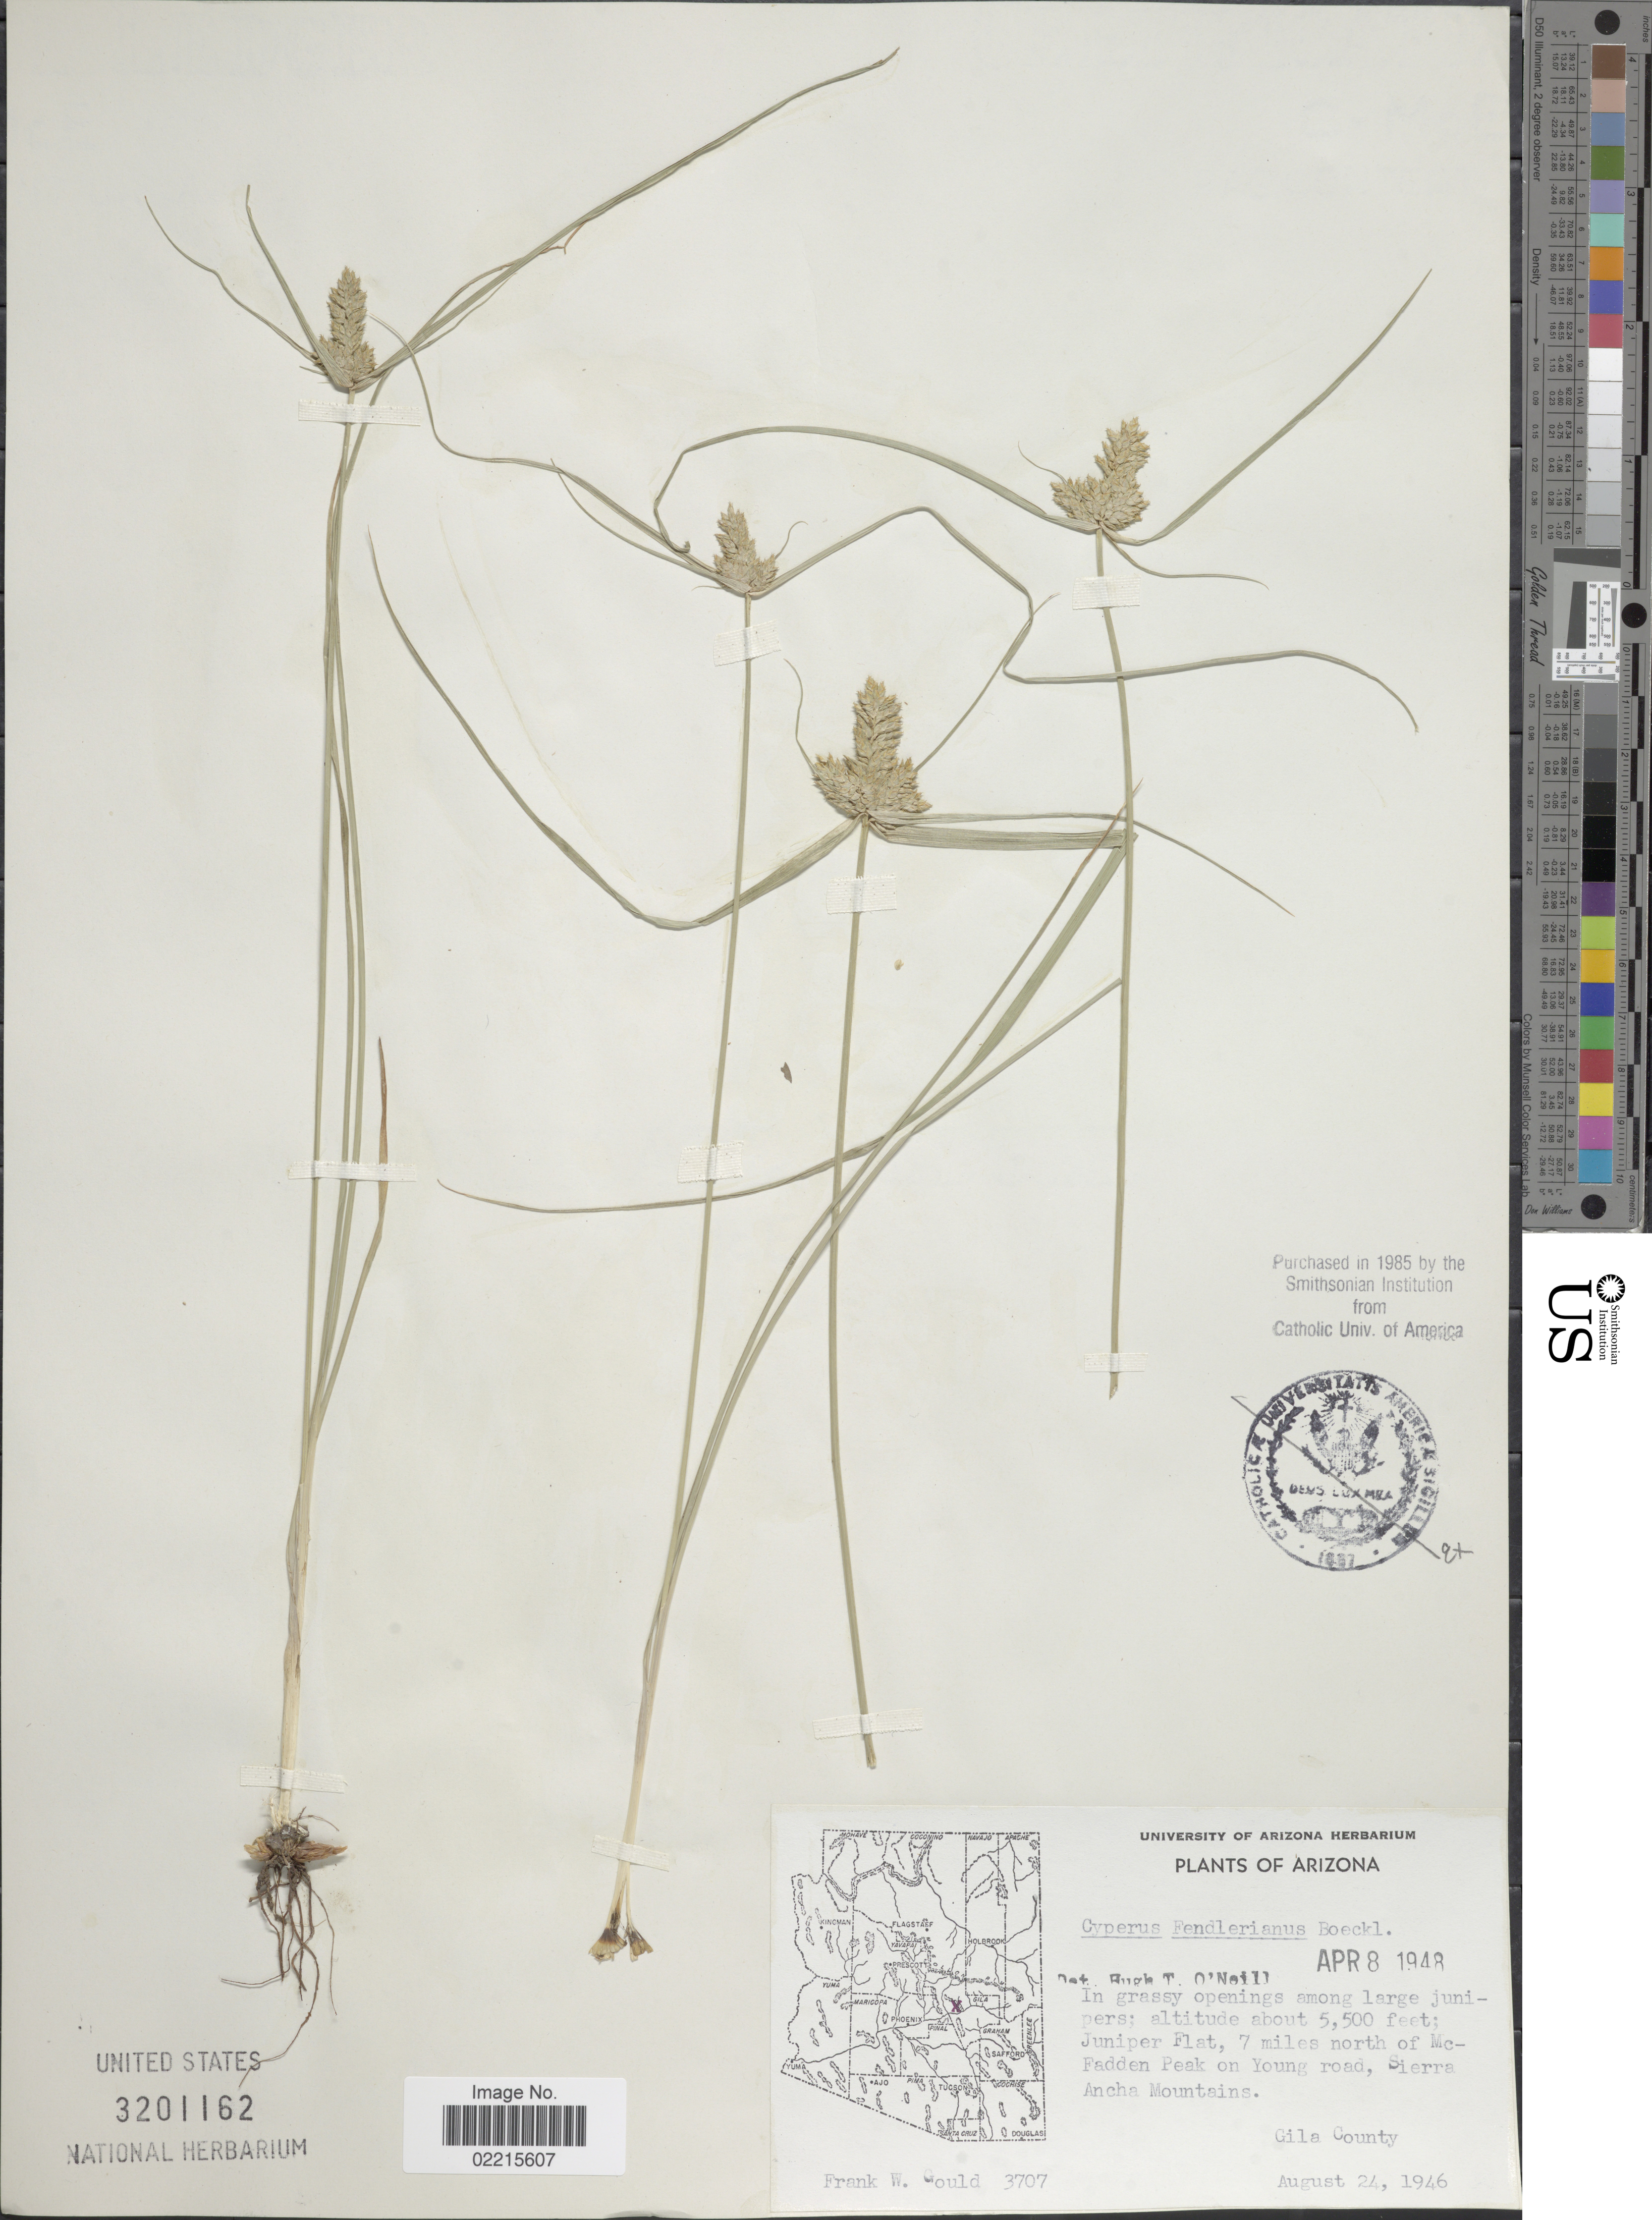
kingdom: Plantae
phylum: Tracheophyta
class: Liliopsida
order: Poales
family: Cyperaceae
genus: Cyperus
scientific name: Cyperus fendlerianus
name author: Boeckeler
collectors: F. W. Gould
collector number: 3707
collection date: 1946-08-24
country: United States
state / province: Arizona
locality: Juniper Flat, 7 miles north of McFadden Peak on Young road, Sierra Ancha Mountains, Gila County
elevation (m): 1676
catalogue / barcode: US 3201162